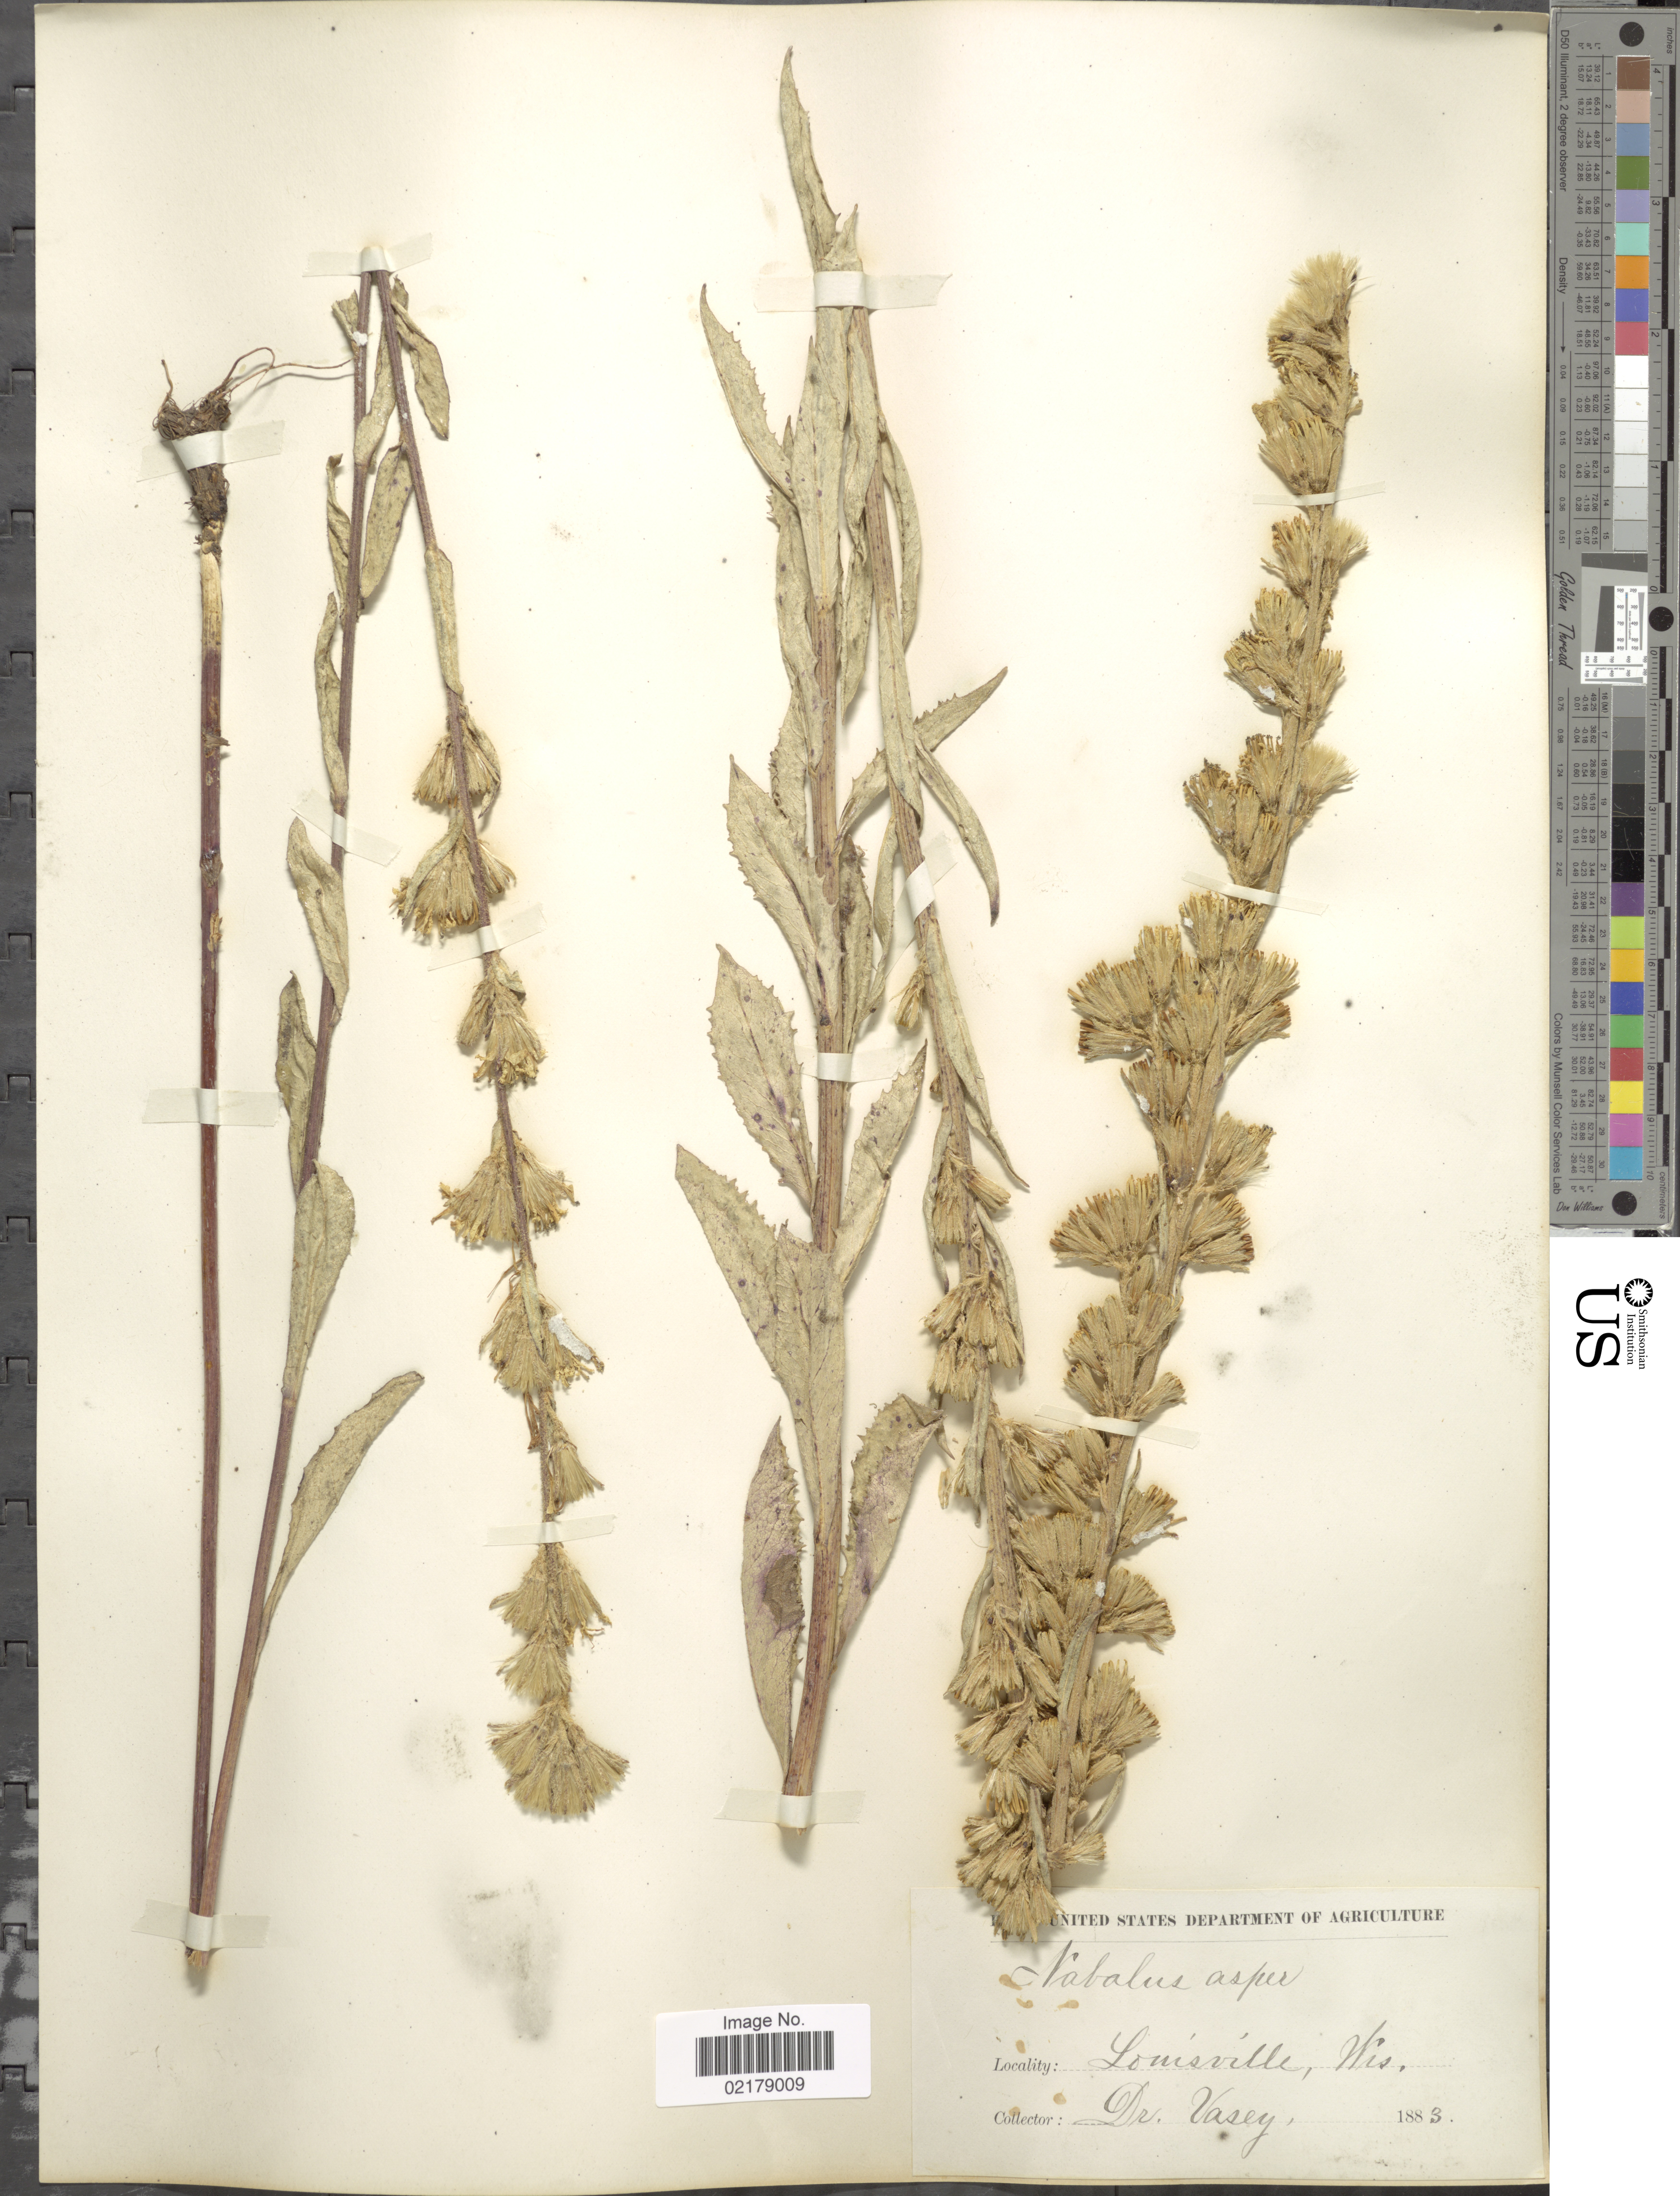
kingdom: Plantae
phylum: Tracheophyta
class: Magnoliopsida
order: Asterales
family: Asteraceae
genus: Nabalus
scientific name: Nabalus asper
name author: (Michx.) Torr. & A. Gray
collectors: Vasey, --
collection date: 1883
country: United States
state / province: Wisconsin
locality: Louisville